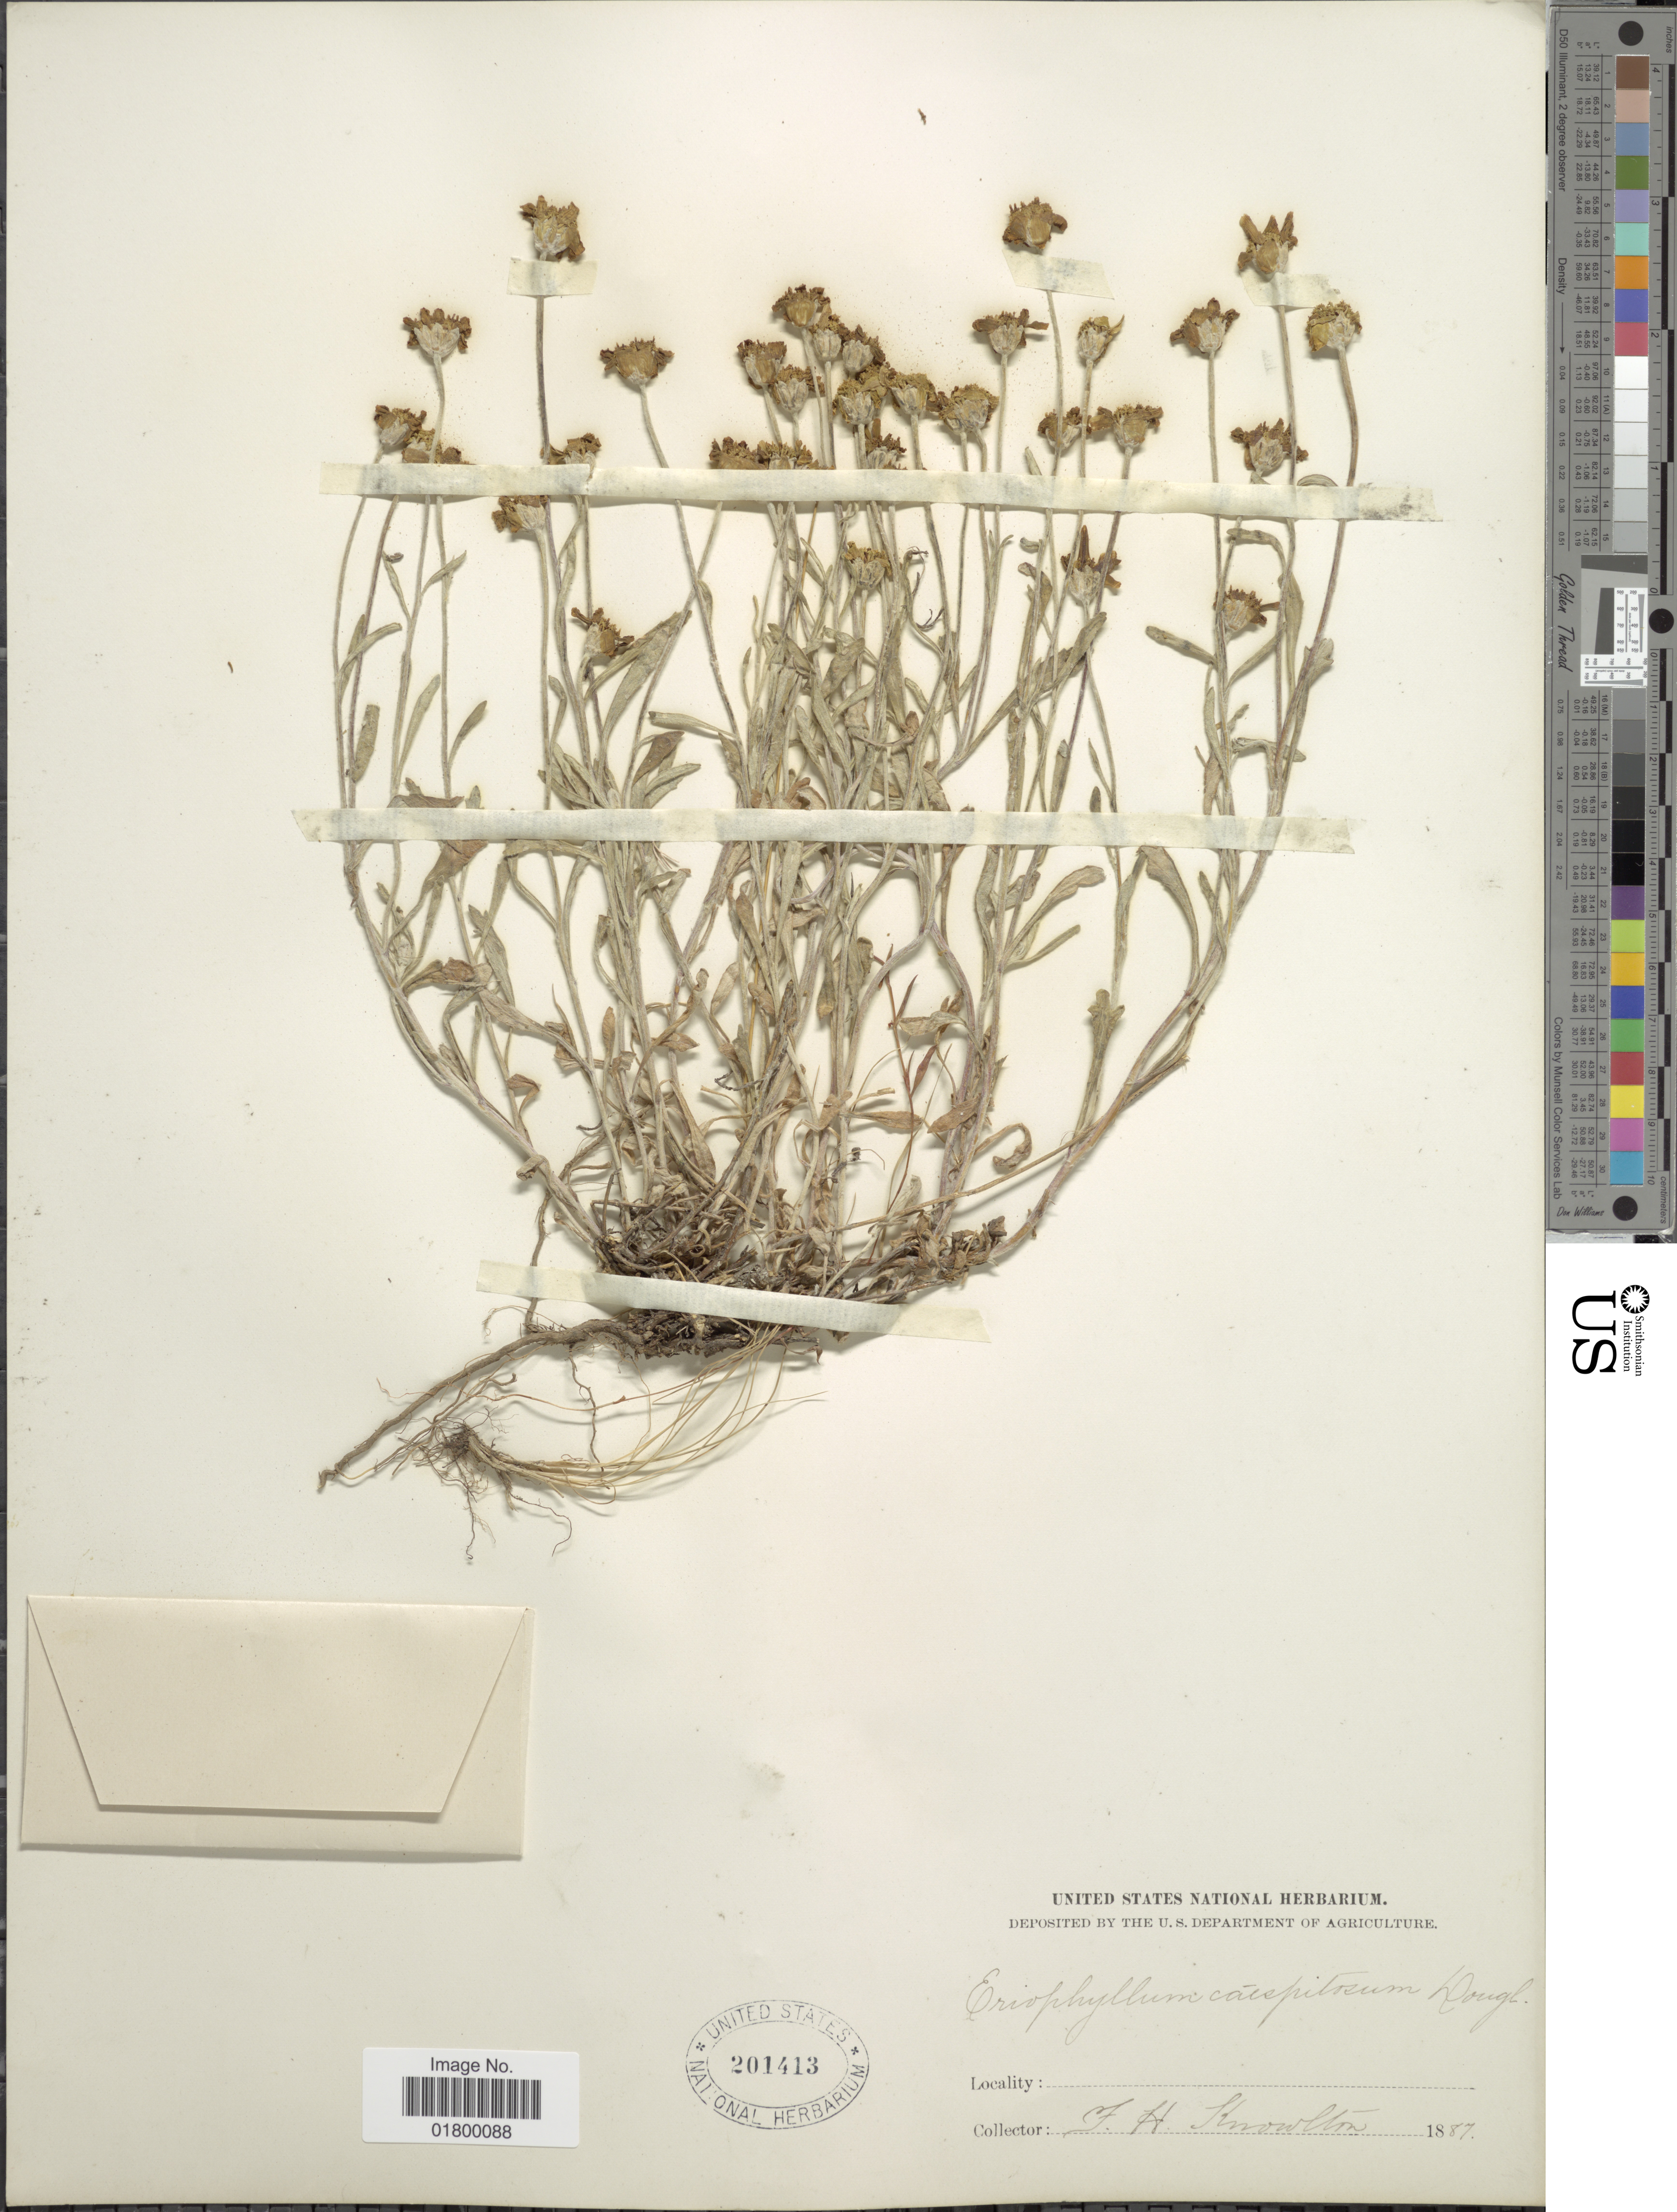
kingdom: Plantae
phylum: Tracheophyta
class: Magnoliopsida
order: Asterales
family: Asteraceae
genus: Eriophyllum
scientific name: Eriophyllum integrifolium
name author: (Hook.) Greene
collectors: F. H. Knowlton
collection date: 1887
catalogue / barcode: US 201413